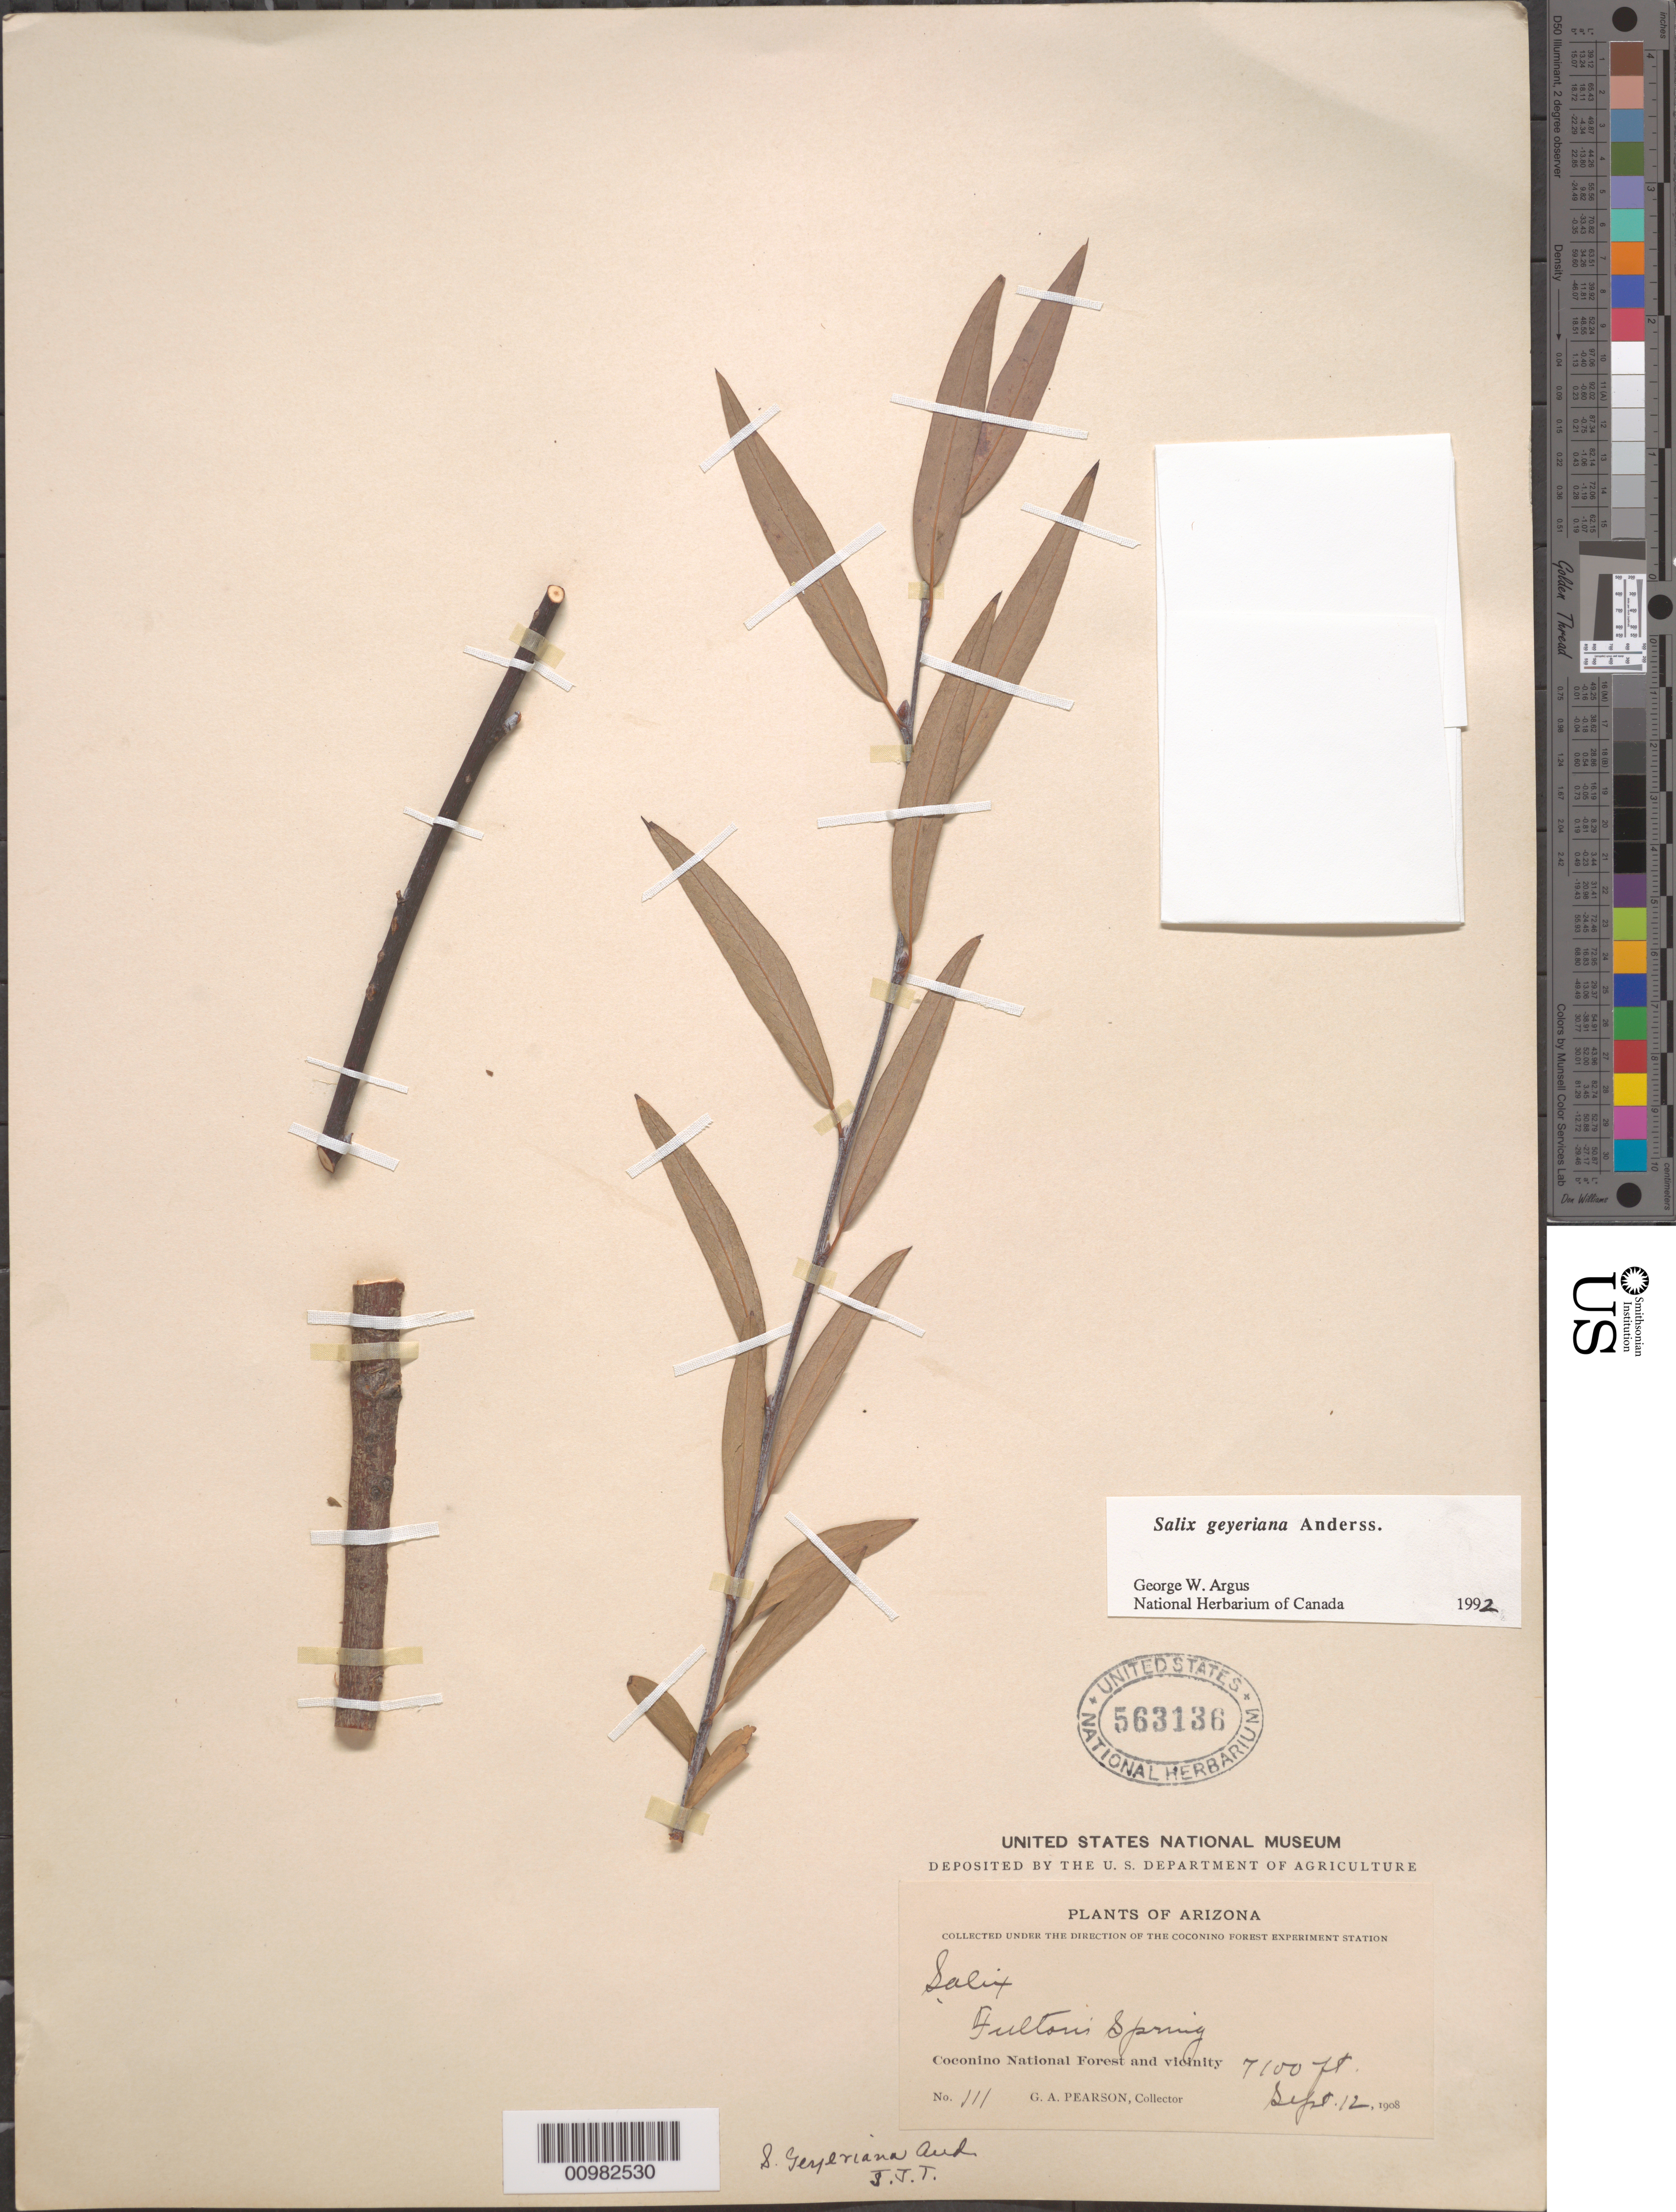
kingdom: Plantae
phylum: Tracheophyta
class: Magnoliopsida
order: Malpighiales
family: Salicaceae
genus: Salix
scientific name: Salix geyeriana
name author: Andersson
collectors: G. A. Pearson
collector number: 111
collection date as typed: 12 Sep 1908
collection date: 1908-09-12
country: United States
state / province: Arizona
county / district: Coconino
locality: Coconino National Forest and vicinity.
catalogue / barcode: US 563136